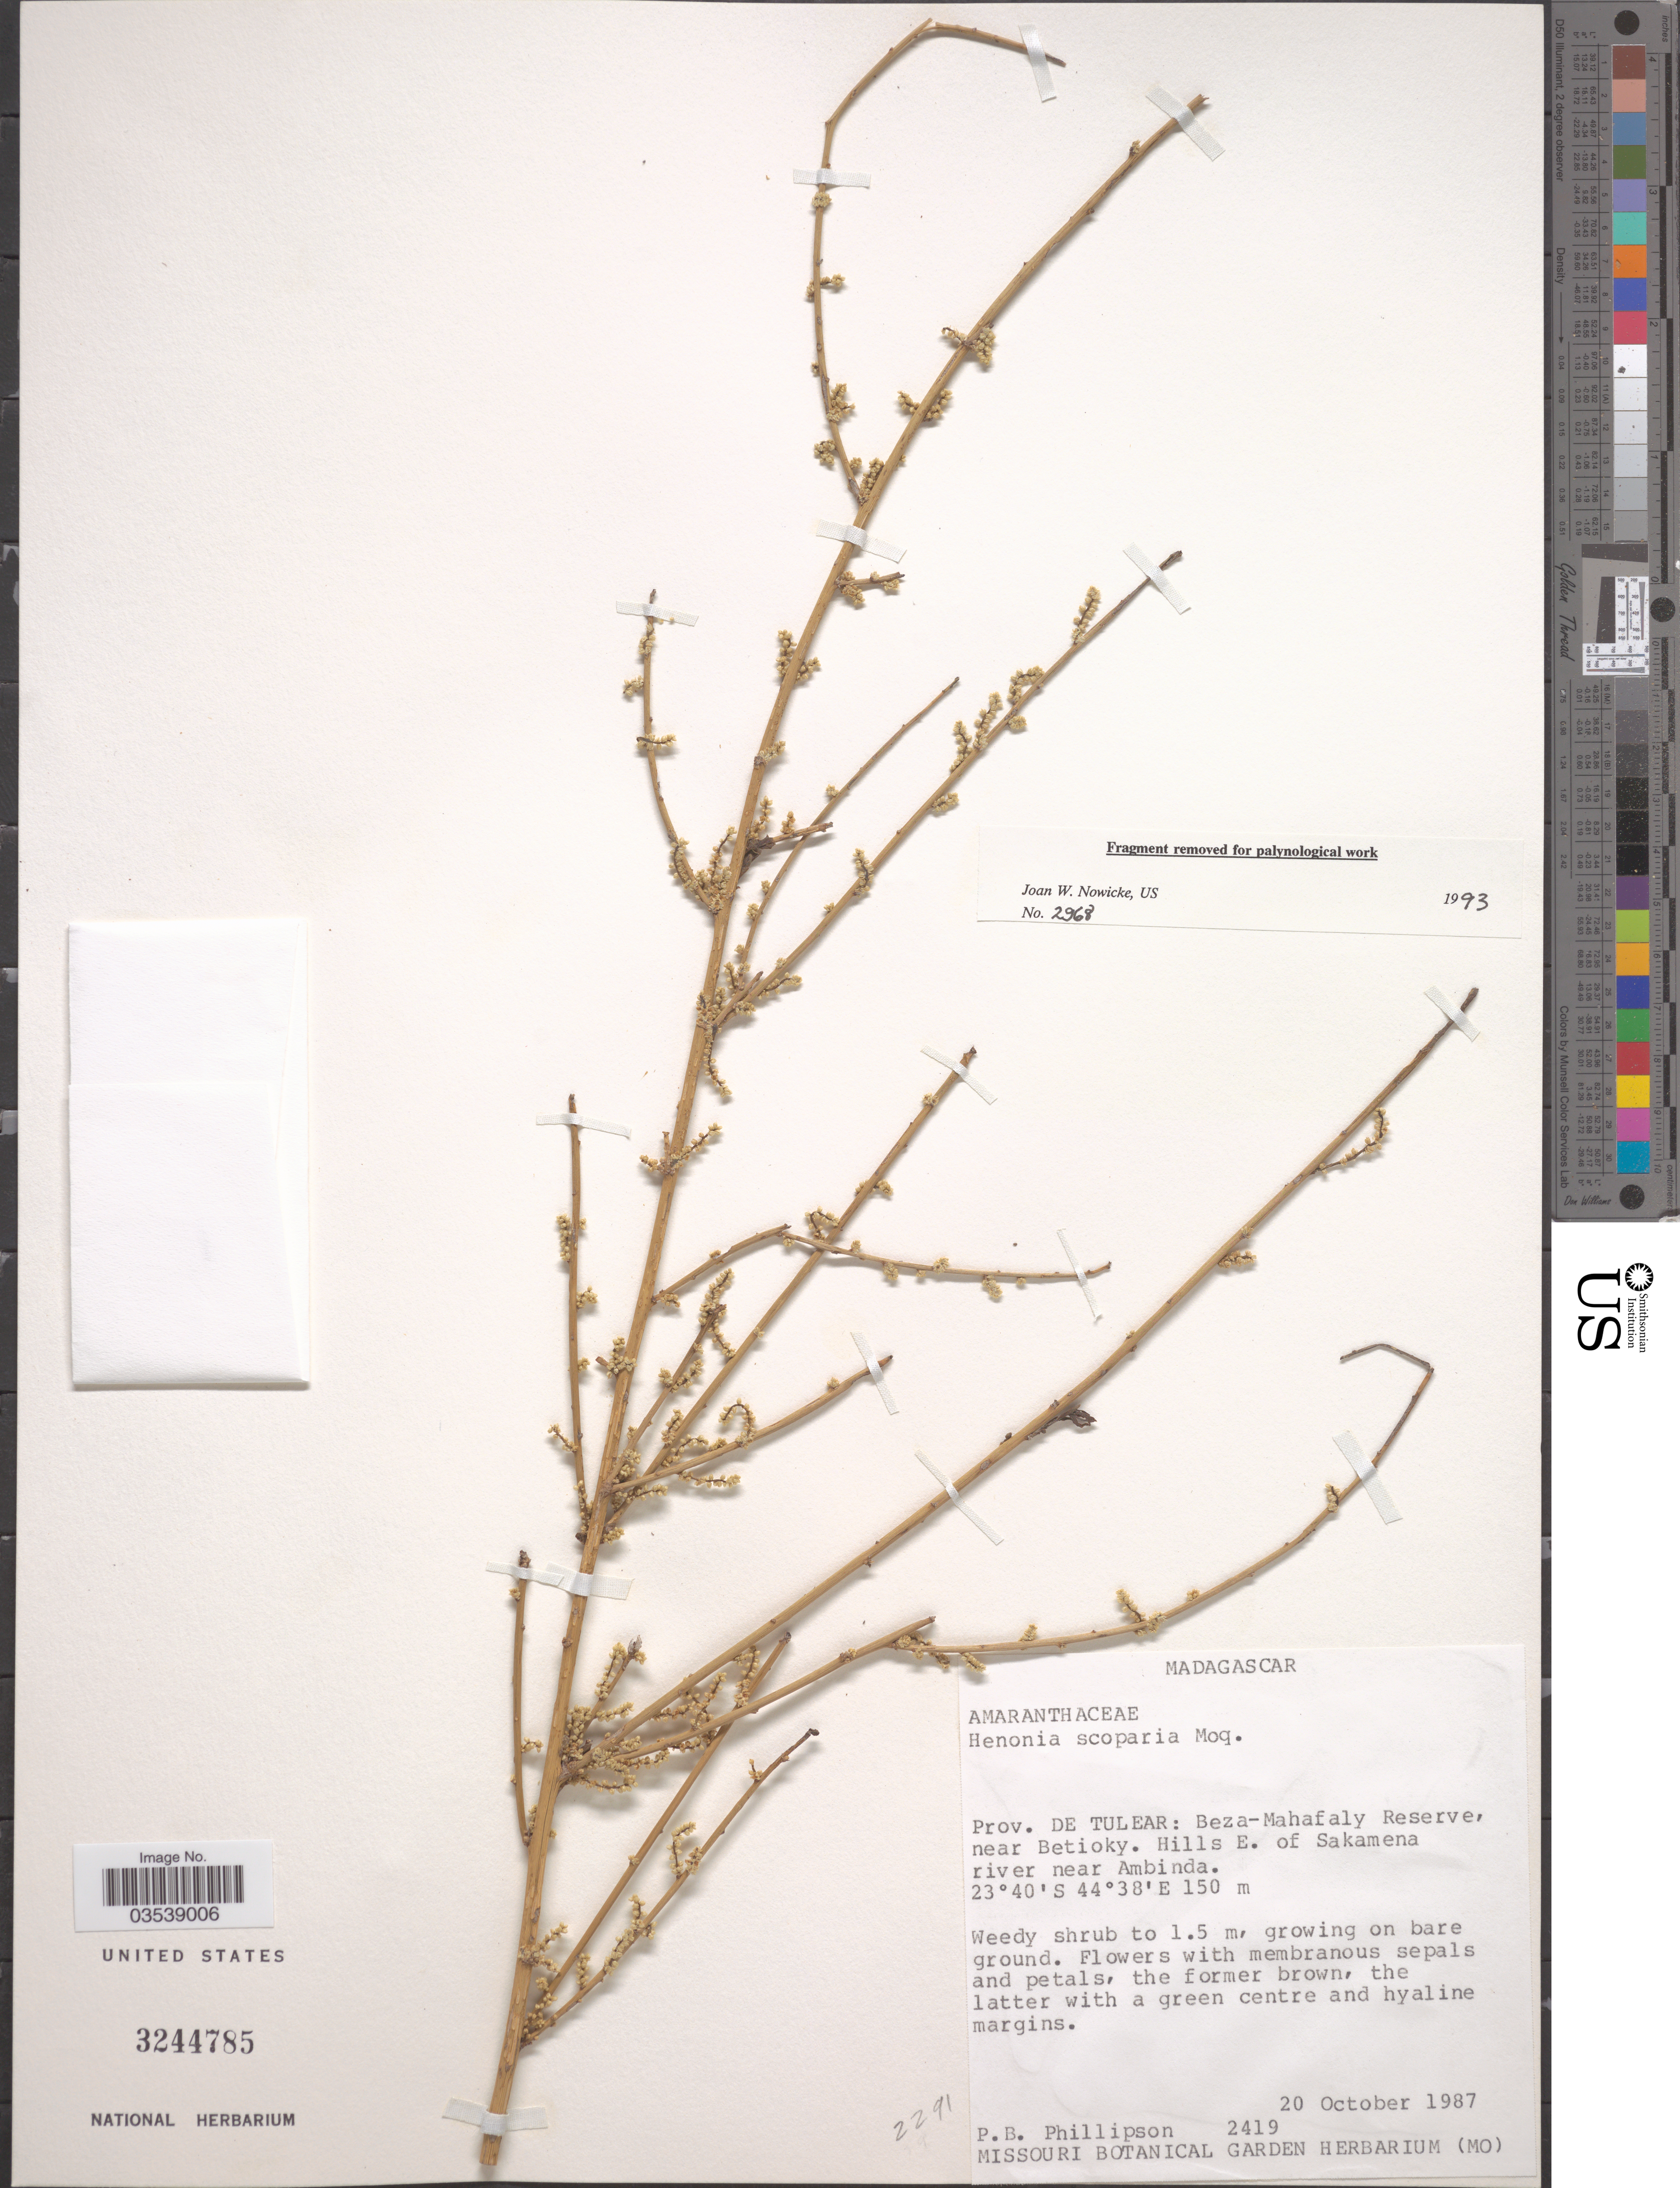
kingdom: Plantae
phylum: Tracheophyta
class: Magnoliopsida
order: Caryophyllales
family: Amaranthaceae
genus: Henonia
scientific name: Henonia scoparia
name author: Moq.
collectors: P. B. Phillipson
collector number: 2419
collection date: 1987-10-20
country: Madagascar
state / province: Atsimo-Andrefana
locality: Prov. de Tulear: Beza-Mahafely Reserve, near Betioky. Hills E. of Sakamena river near Ambinda.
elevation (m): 150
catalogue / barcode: US 3244785